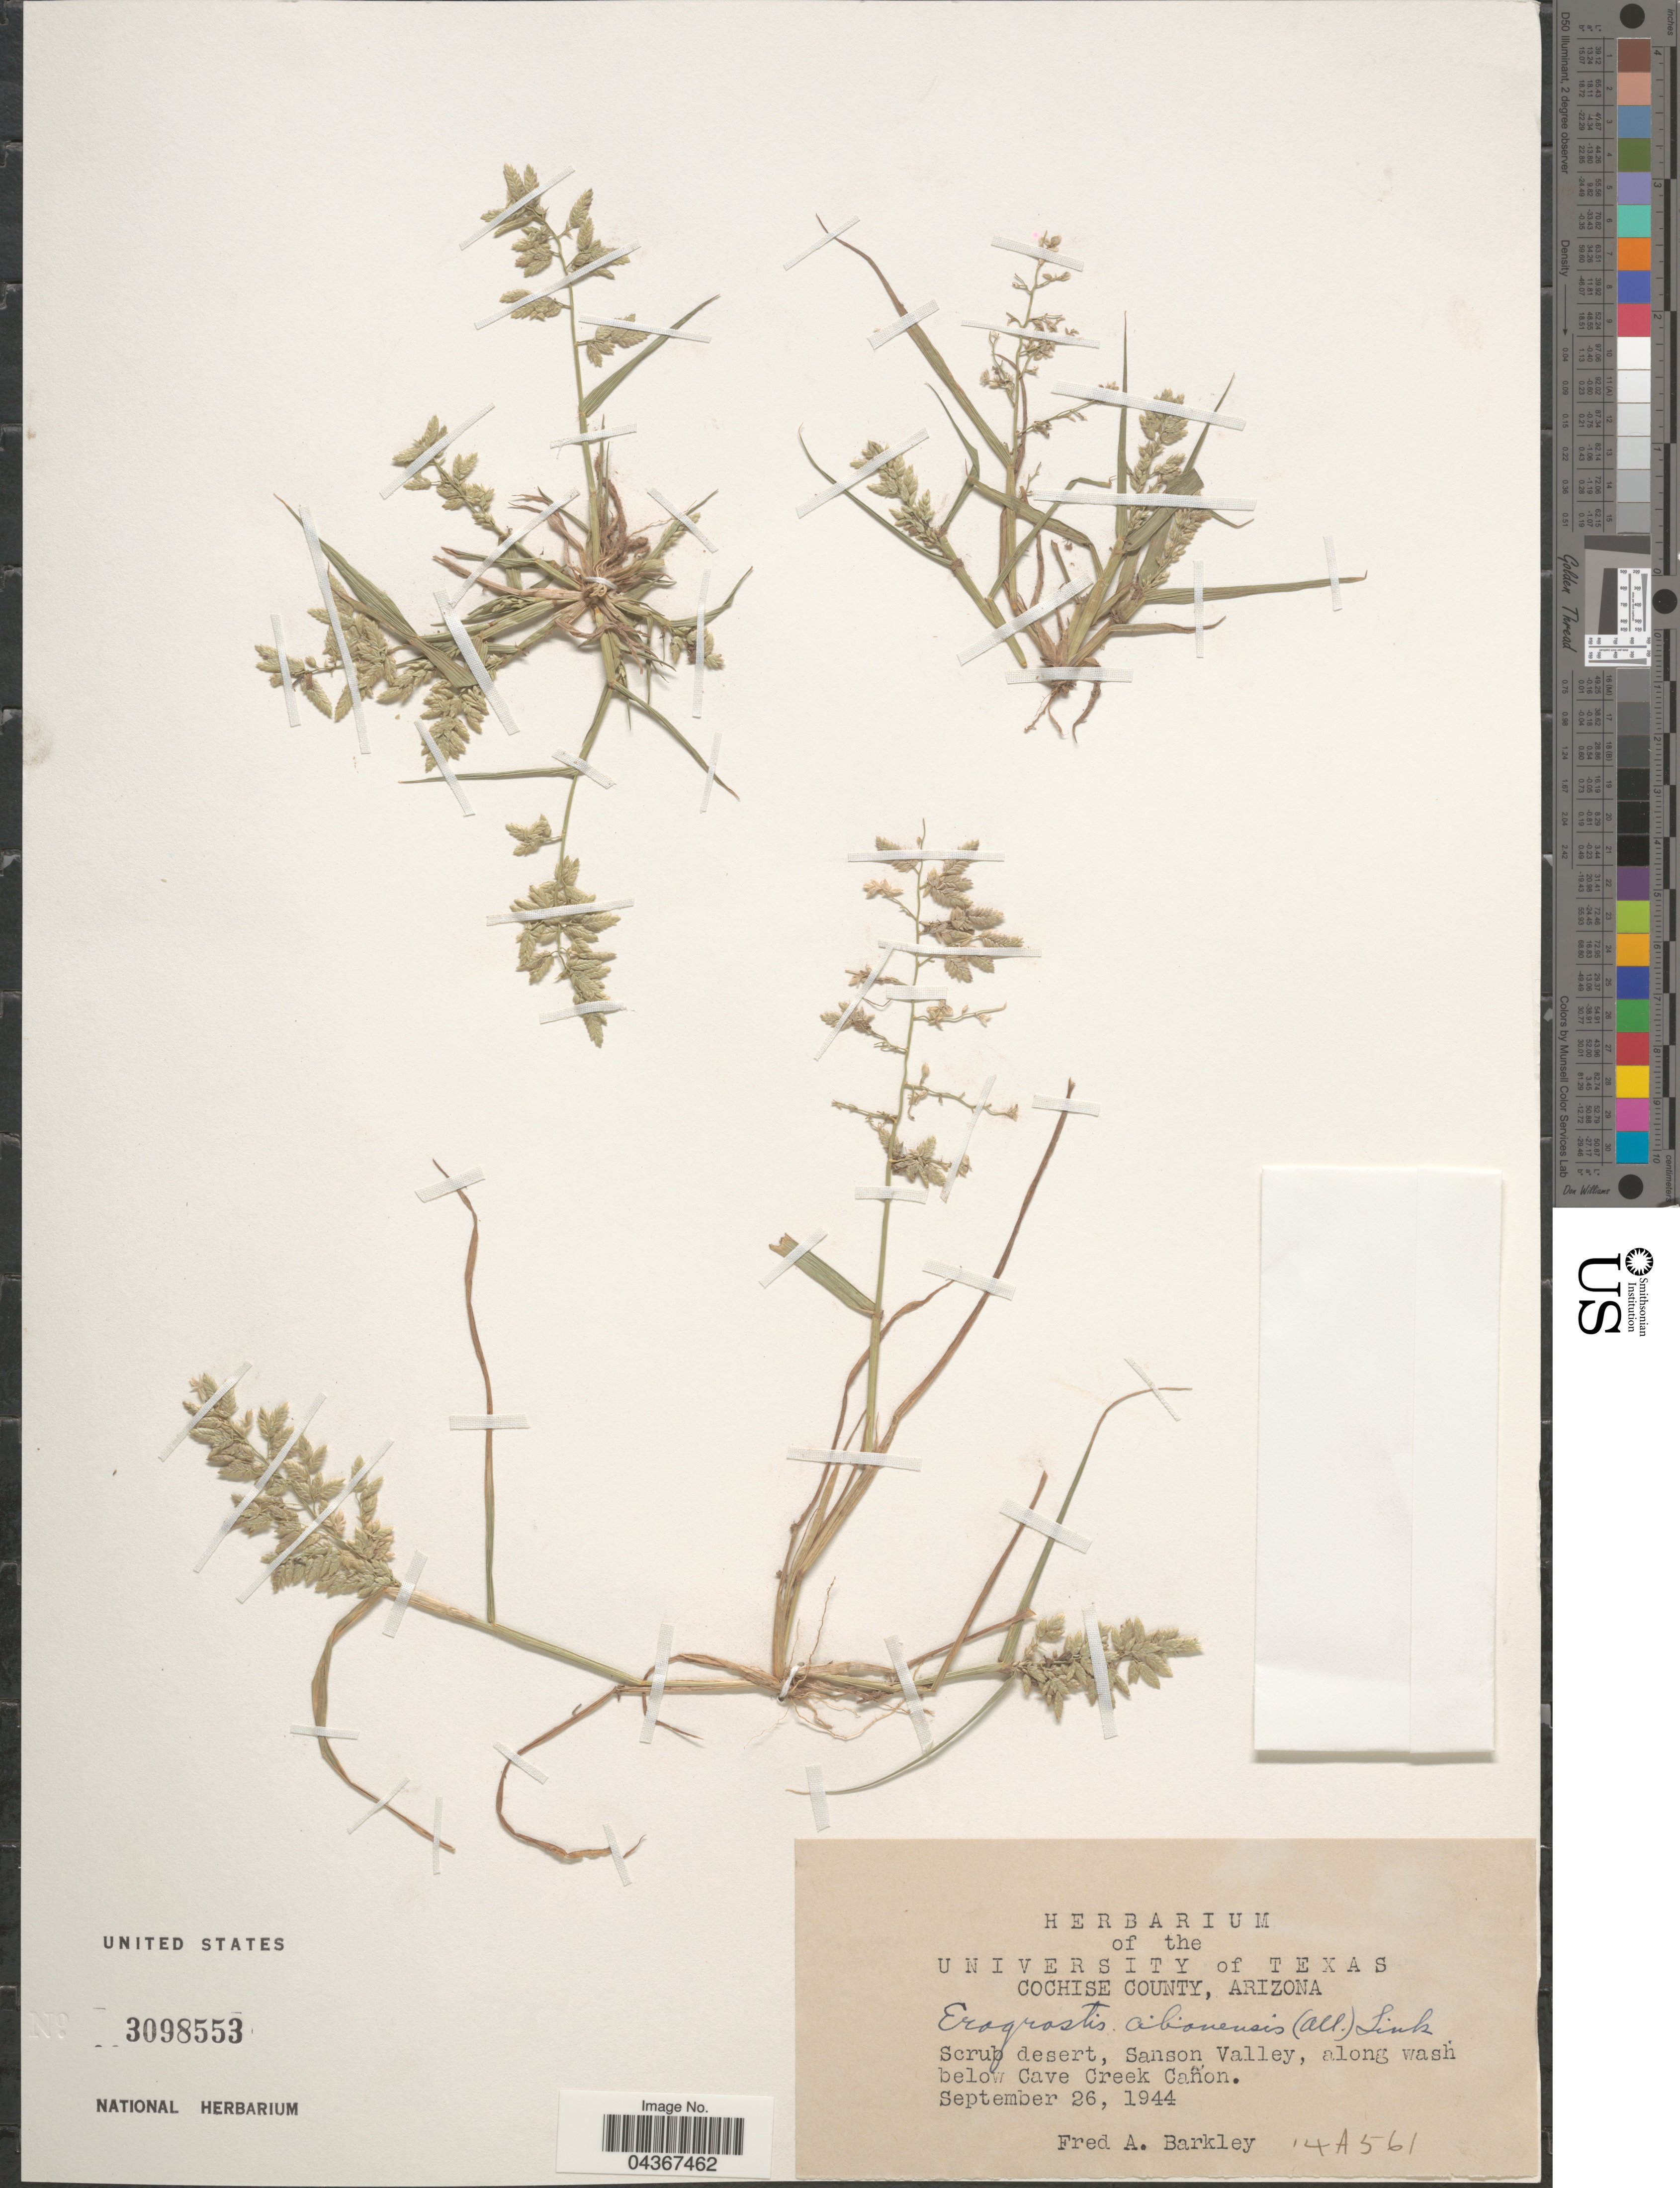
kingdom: Plantae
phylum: Tracheophyta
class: Liliopsida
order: Poales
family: Poaceae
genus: Eragrostis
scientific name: Eragrostis cilianensis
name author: (Bellardi) Vignolo ex Janch.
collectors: F. A. Barkley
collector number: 14A561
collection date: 1944-09-26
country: United States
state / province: Arizona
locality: Cochise County. Scrub desert, Sanson Valley, along wash below Cave Creek Cañon.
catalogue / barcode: US 3098553